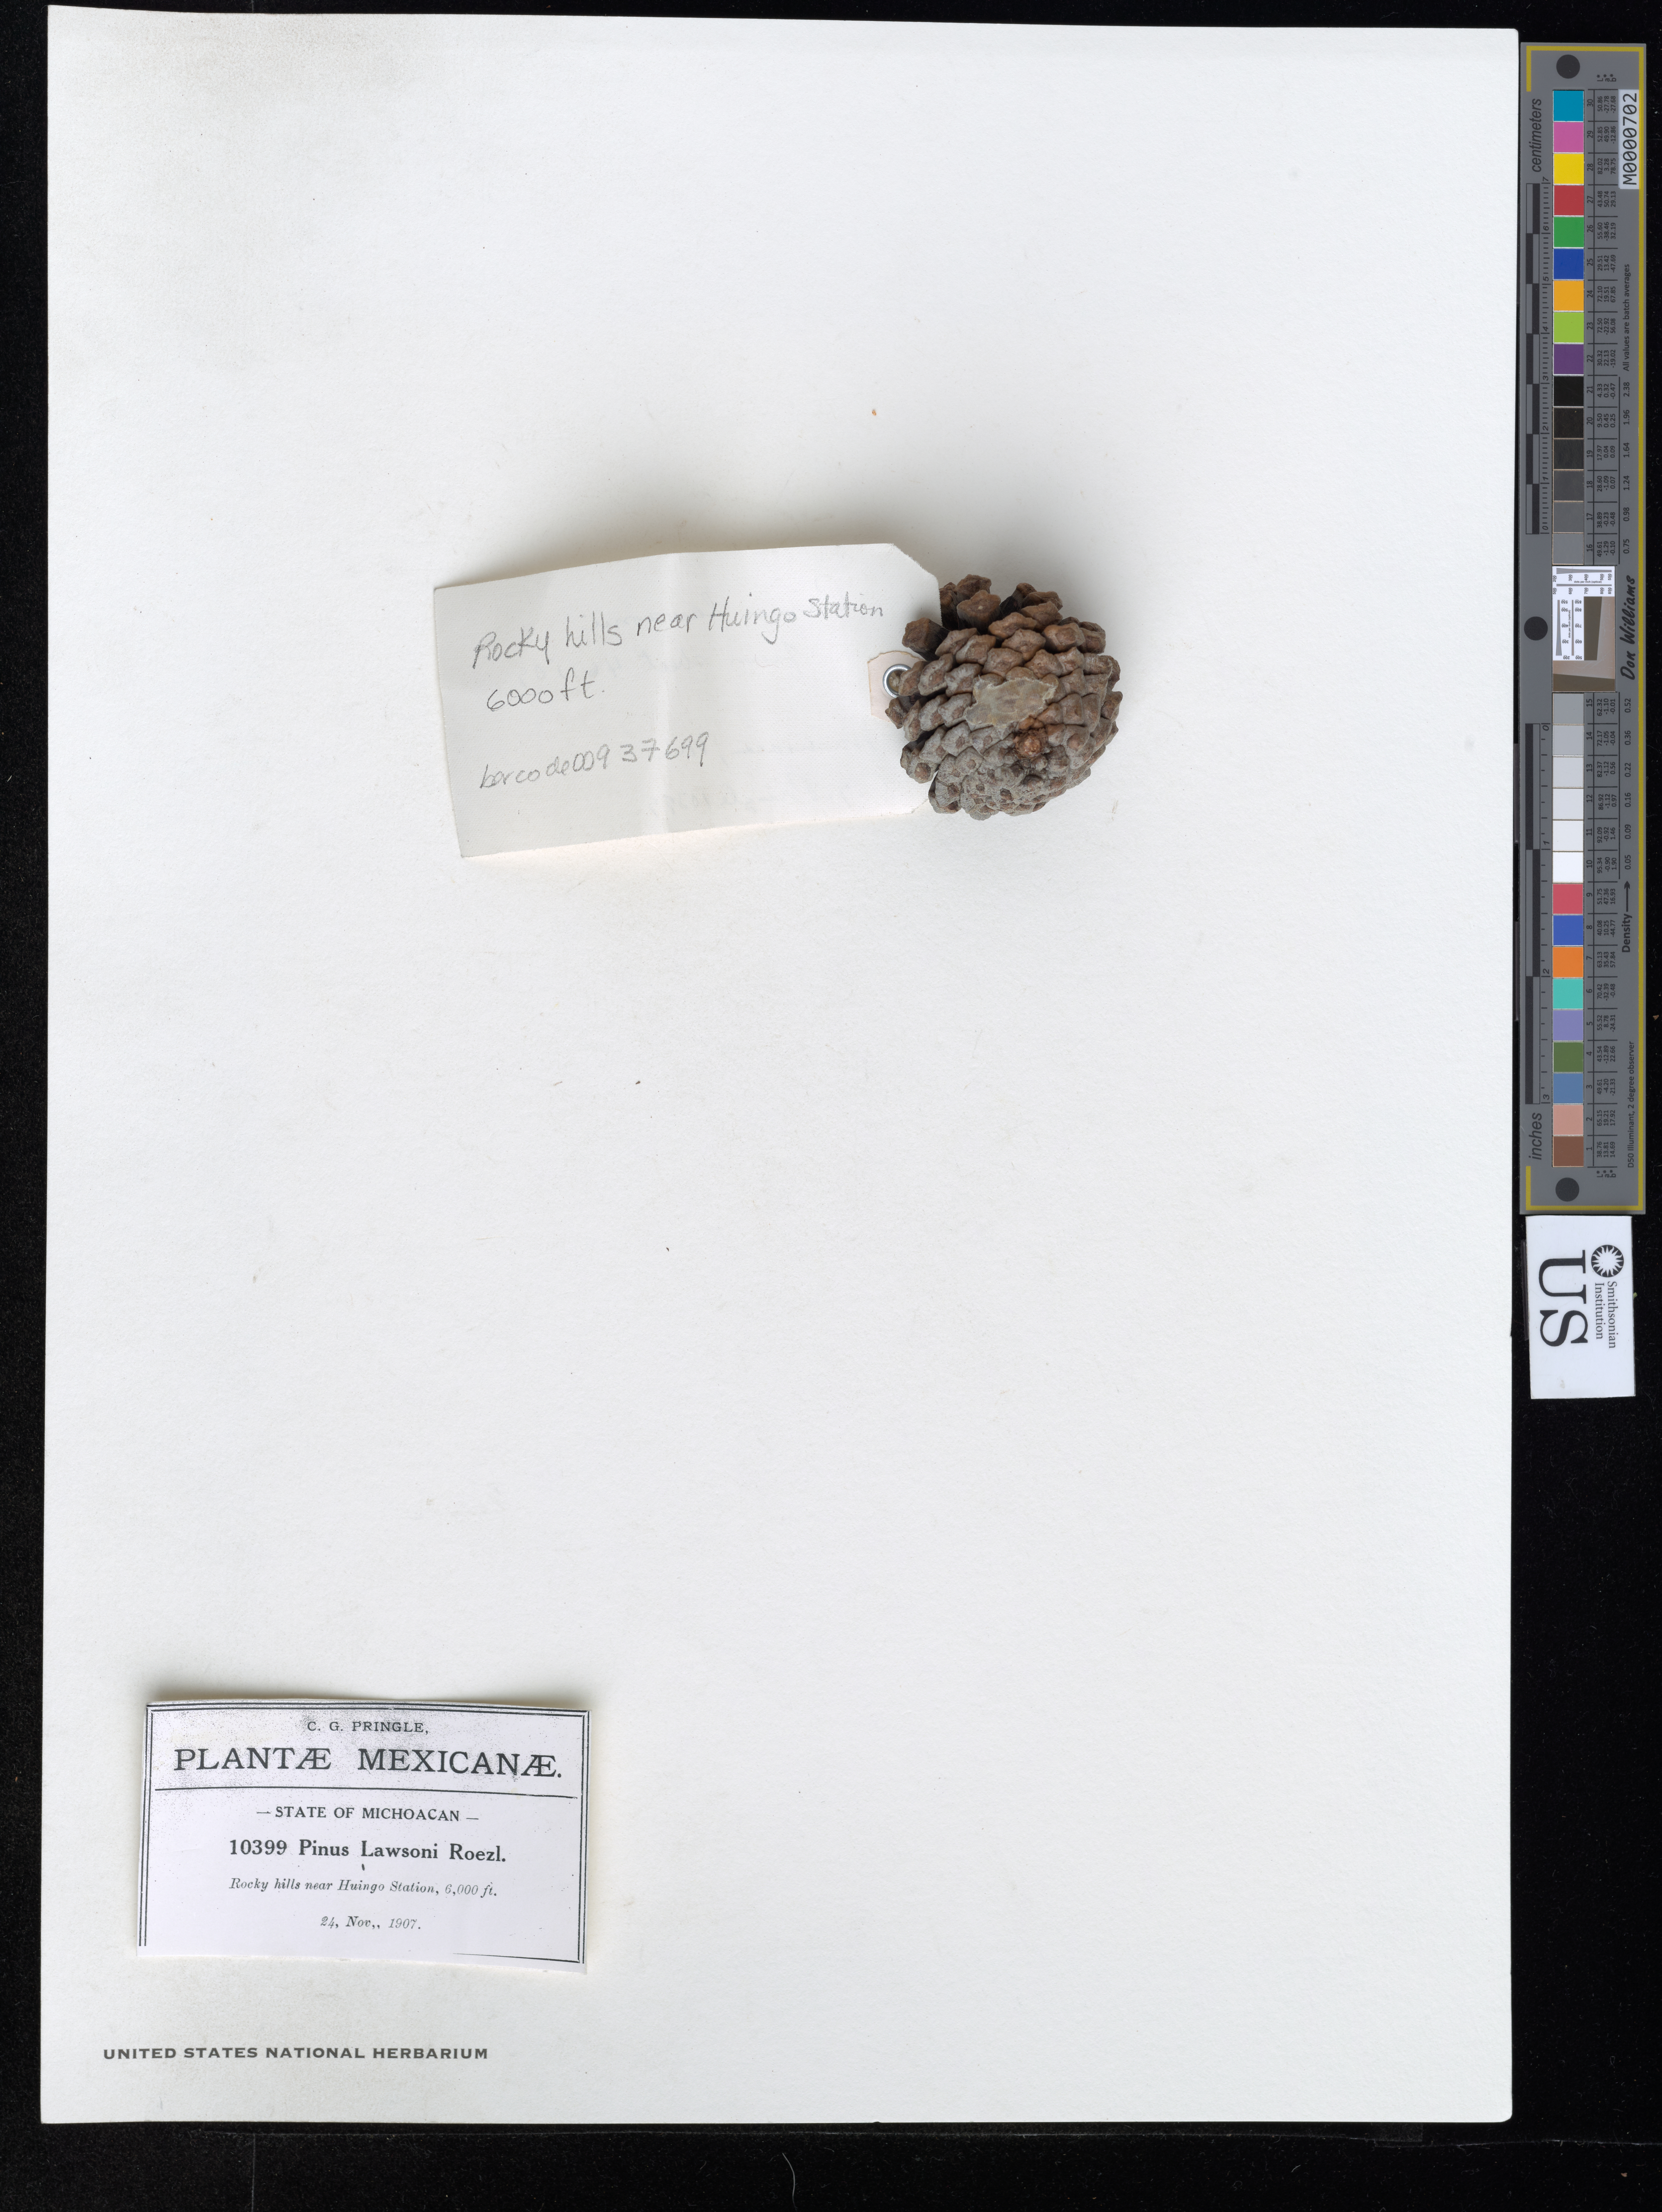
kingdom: Plantae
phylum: Tracheophyta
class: Pinopsida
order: Pinales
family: Pinaceae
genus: Pinus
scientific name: Pinus lawsonii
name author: Roezl ex Gordon & Glend.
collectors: C. G. Pringle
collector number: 10399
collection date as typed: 24 Nov 1907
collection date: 1907-11-24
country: Mexico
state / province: Michoacán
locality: Near Huingo Station.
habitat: Rocky hills.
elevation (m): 1829